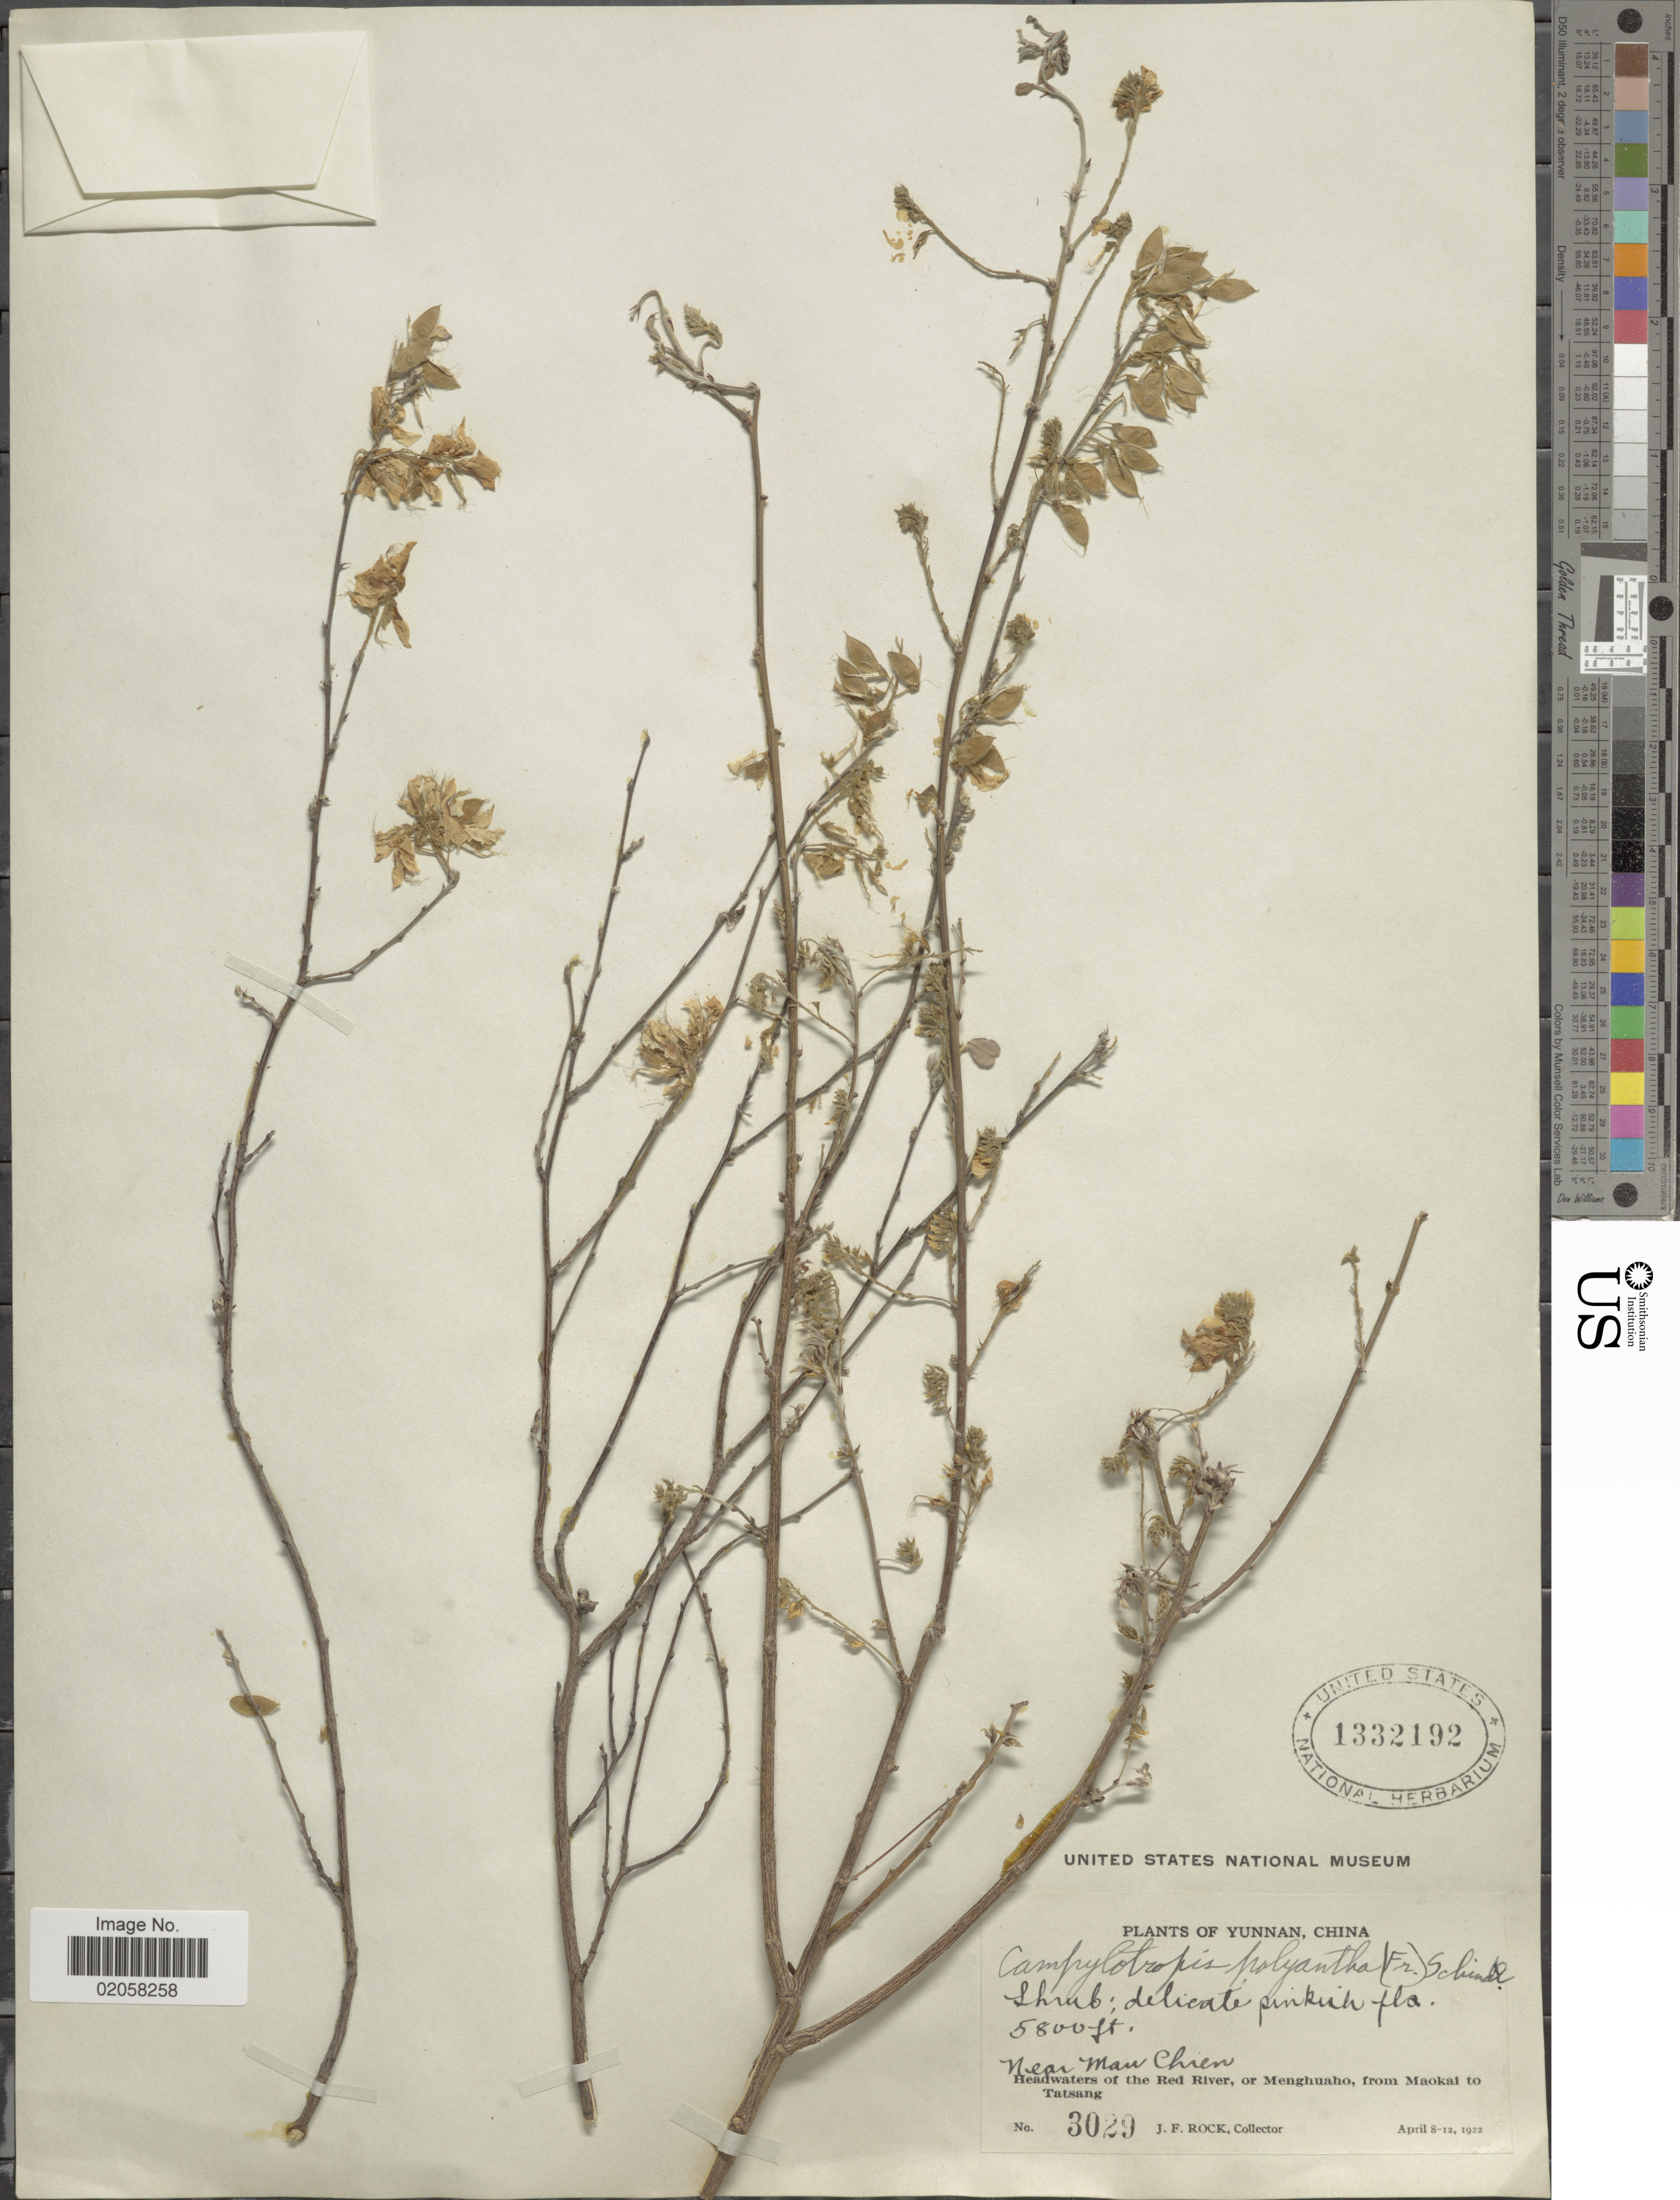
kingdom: Plantae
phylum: Tracheophyta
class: Magnoliopsida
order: Fabales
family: Fabaceae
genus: Campylotropis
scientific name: Campylotropis polyantha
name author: (Franch.) Schindl.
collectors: J. Rock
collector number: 3029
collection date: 1922-04-08/1922-04-12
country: China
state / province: Yunnan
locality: Near Man Chien, Headwaters of the Red River, or Menghuahi, from Maokai to Tatsang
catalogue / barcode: US 1332192